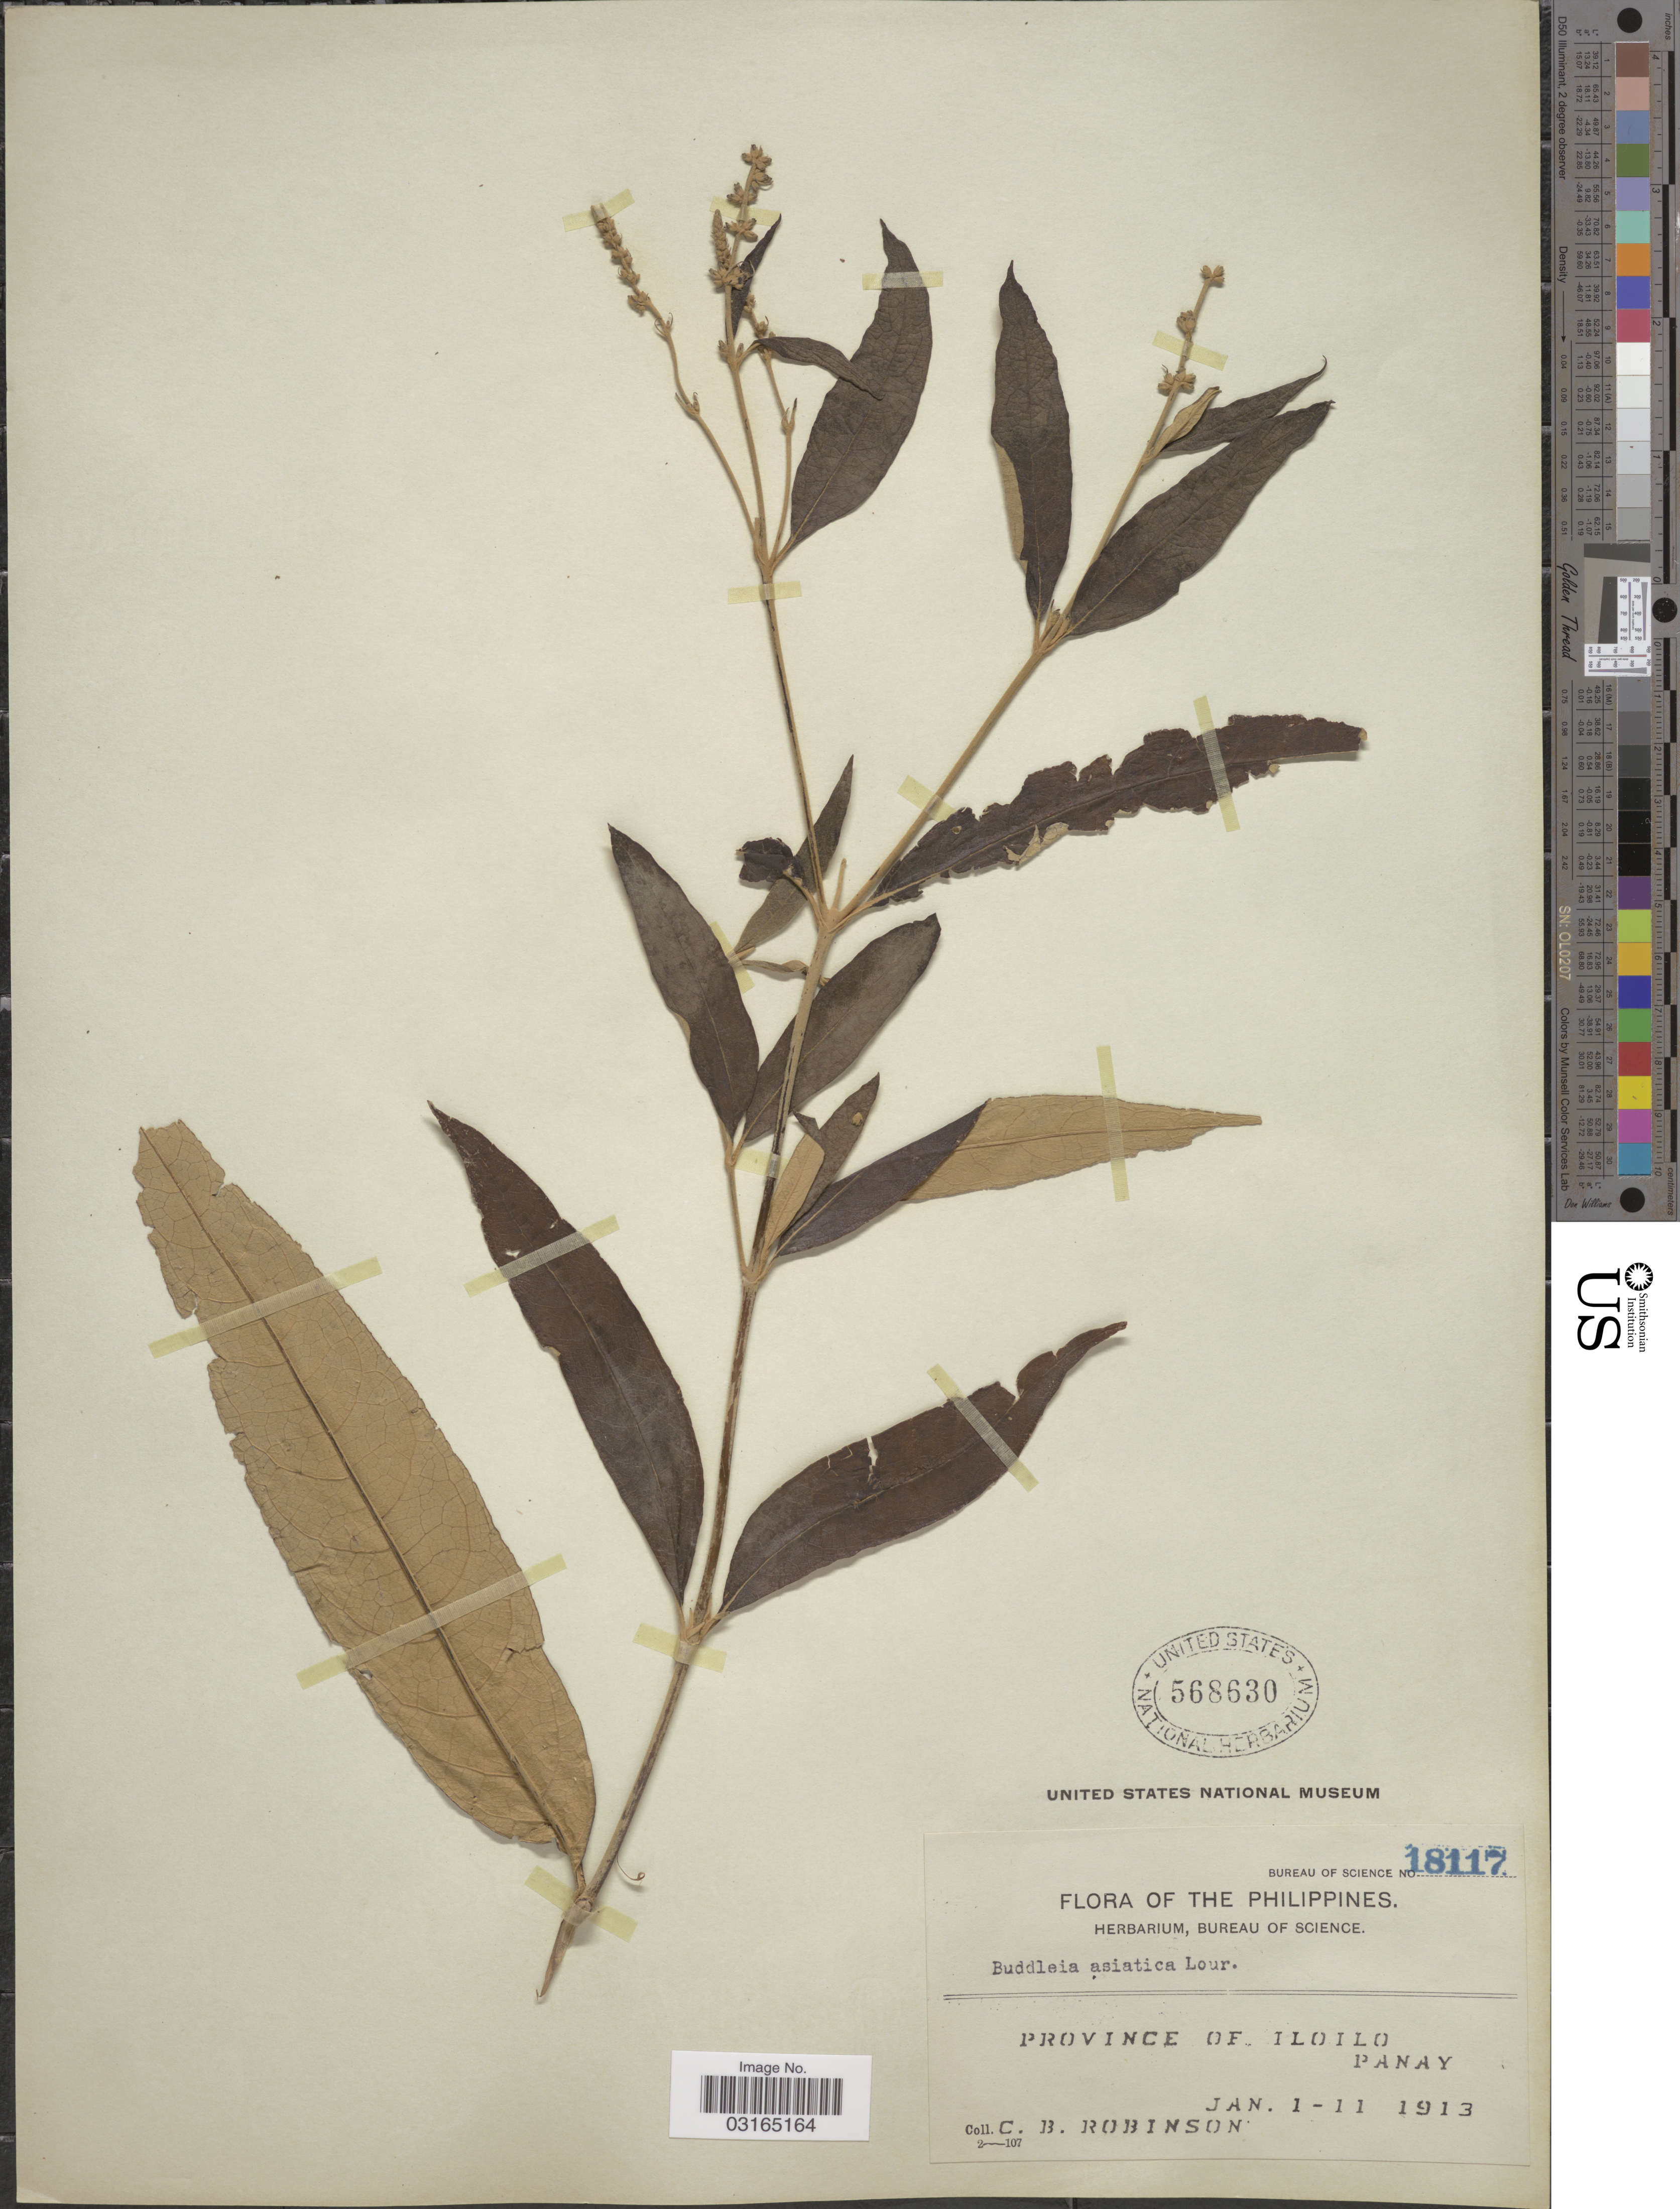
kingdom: Plantae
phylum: Tracheophyta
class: Magnoliopsida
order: Lamiales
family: Scrophulariaceae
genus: Buddleja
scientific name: Buddleja asiatica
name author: Lour.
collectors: C. Robinson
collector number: Bureau of Science 18117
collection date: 1913-01-01/1913-01-11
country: Philippines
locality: Province of Iloilo, Panay.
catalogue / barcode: US 568630